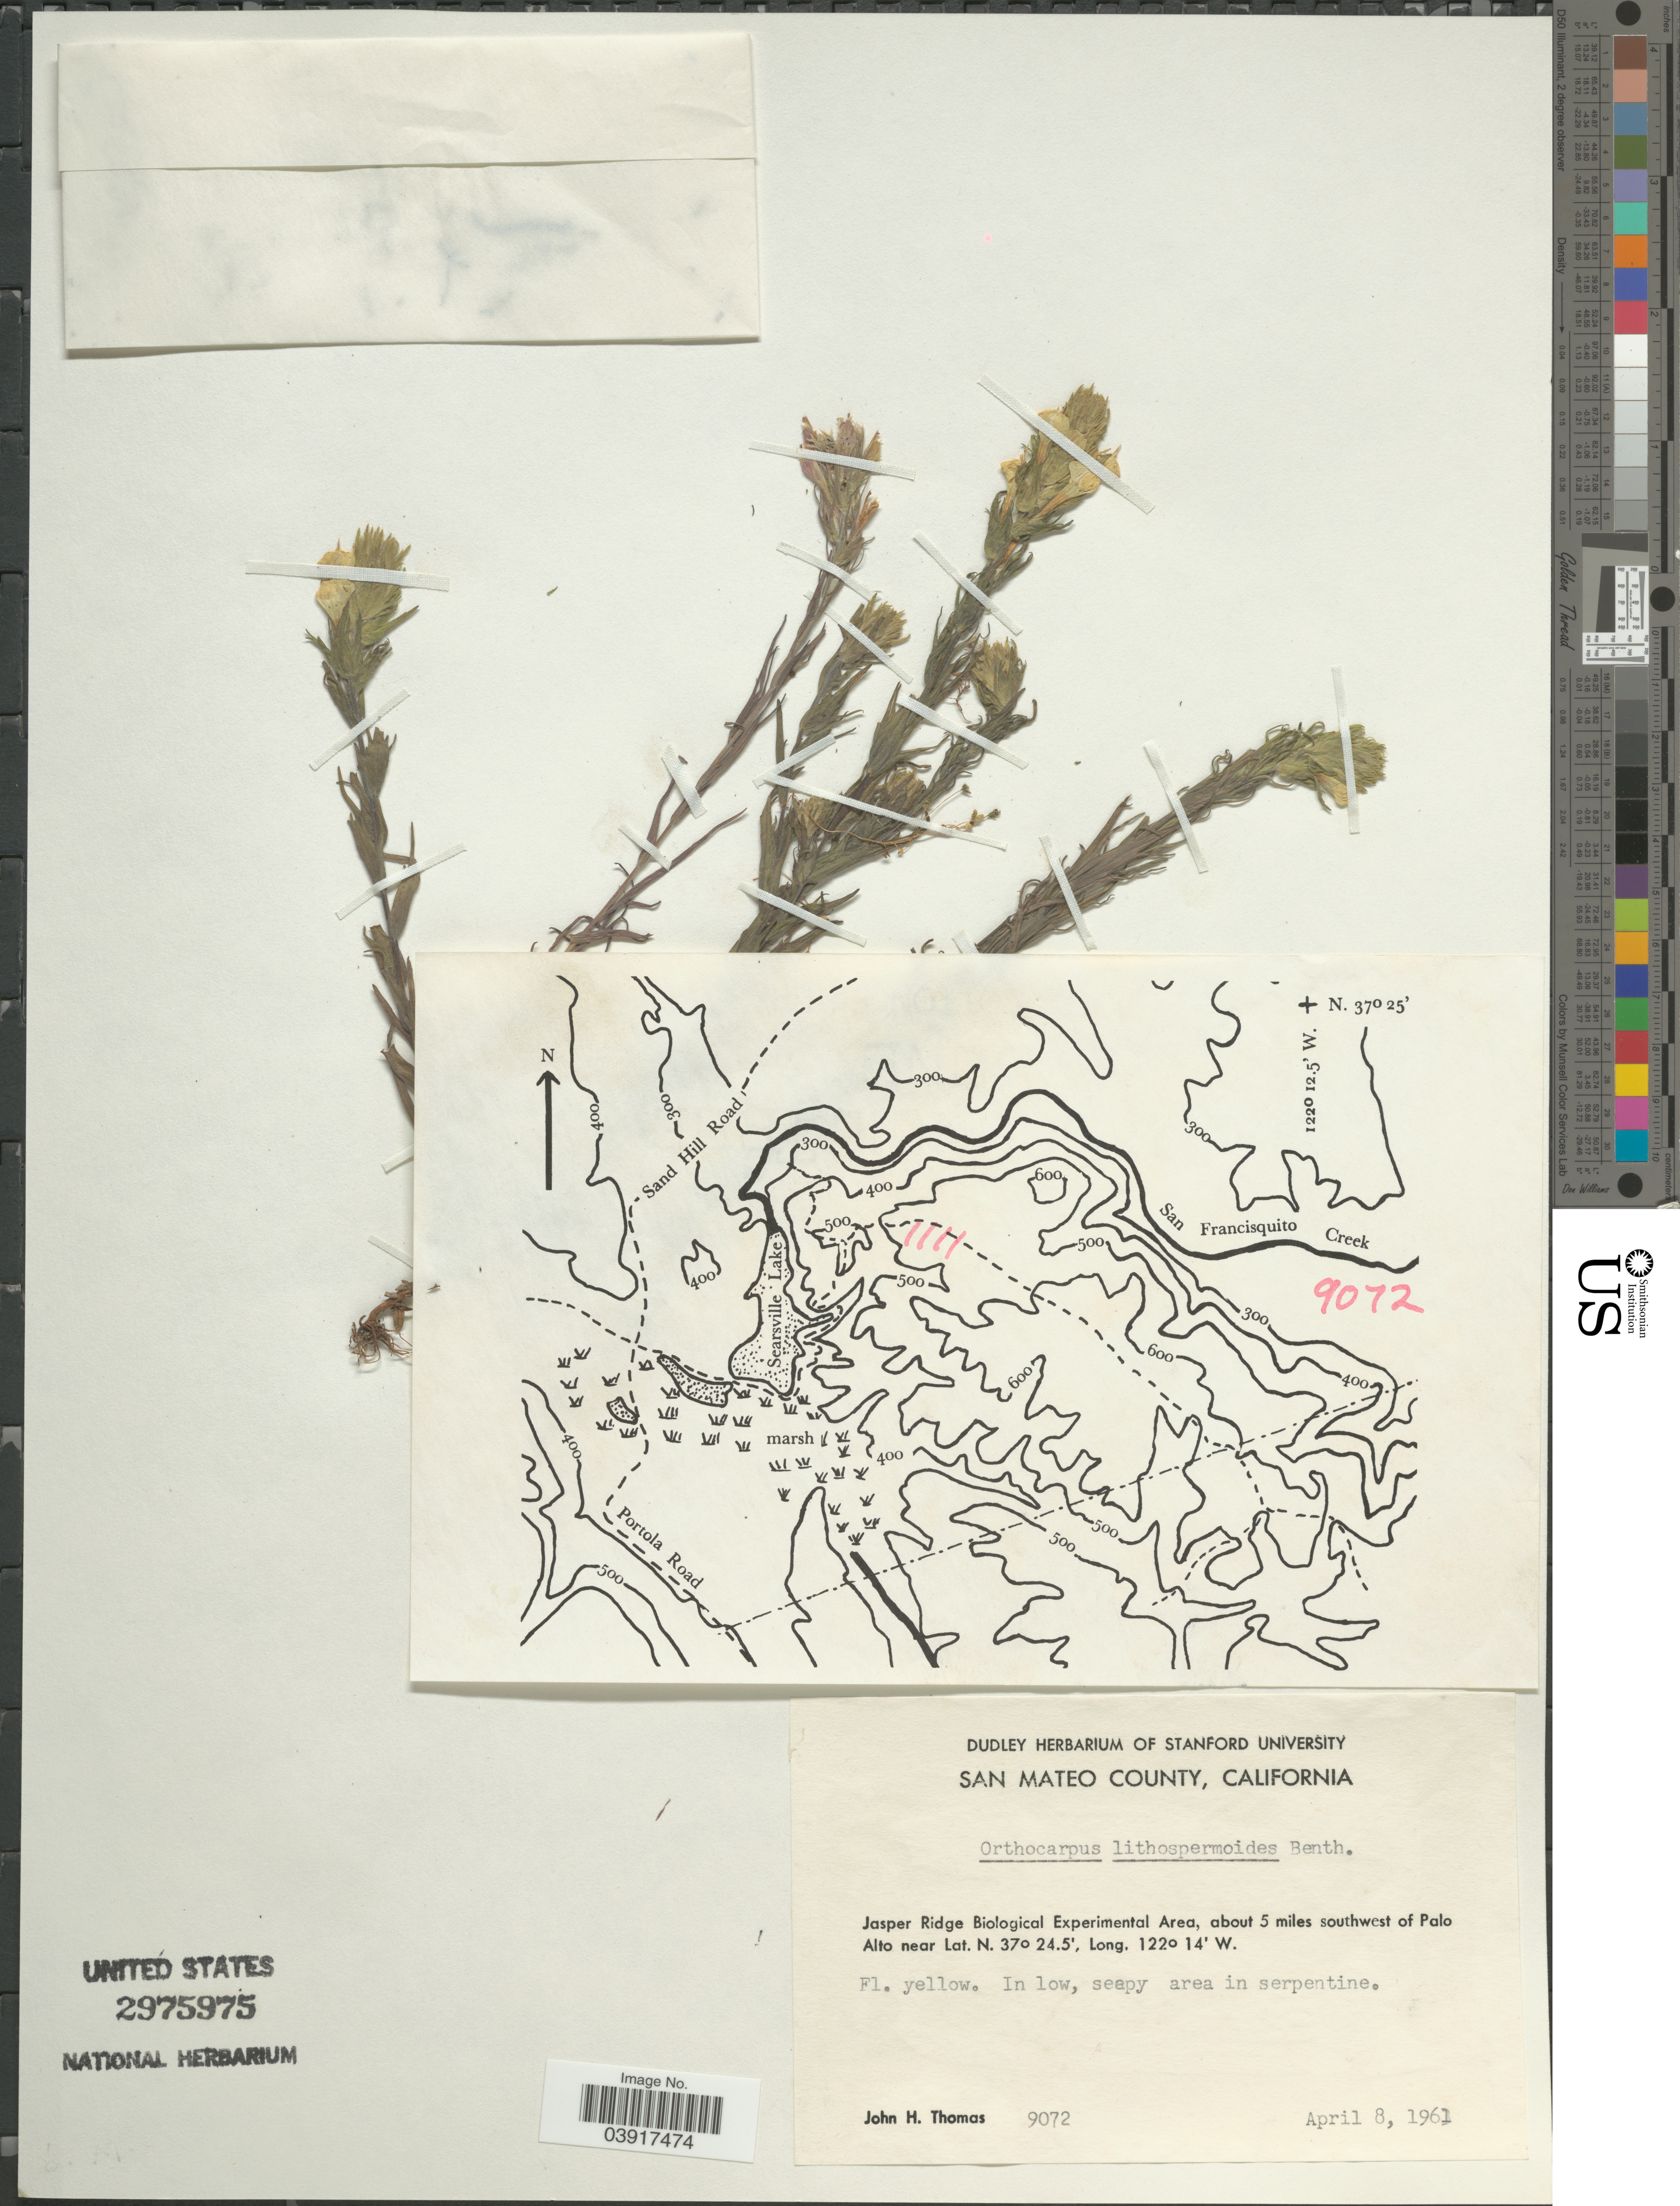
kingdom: Plantae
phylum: Tracheophyta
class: Magnoliopsida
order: Lamiales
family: Orobanchaceae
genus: Orthocarpus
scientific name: Orthocarpus lithospermoides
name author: Benth.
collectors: J. H. Thomas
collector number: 9072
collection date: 1961-04-08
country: United States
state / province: California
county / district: San Mateo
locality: San Mateo County. Jasper Ridge Biological Experimental Area, about 5 miles southwest of Palo Alto.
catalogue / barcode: US 2975975